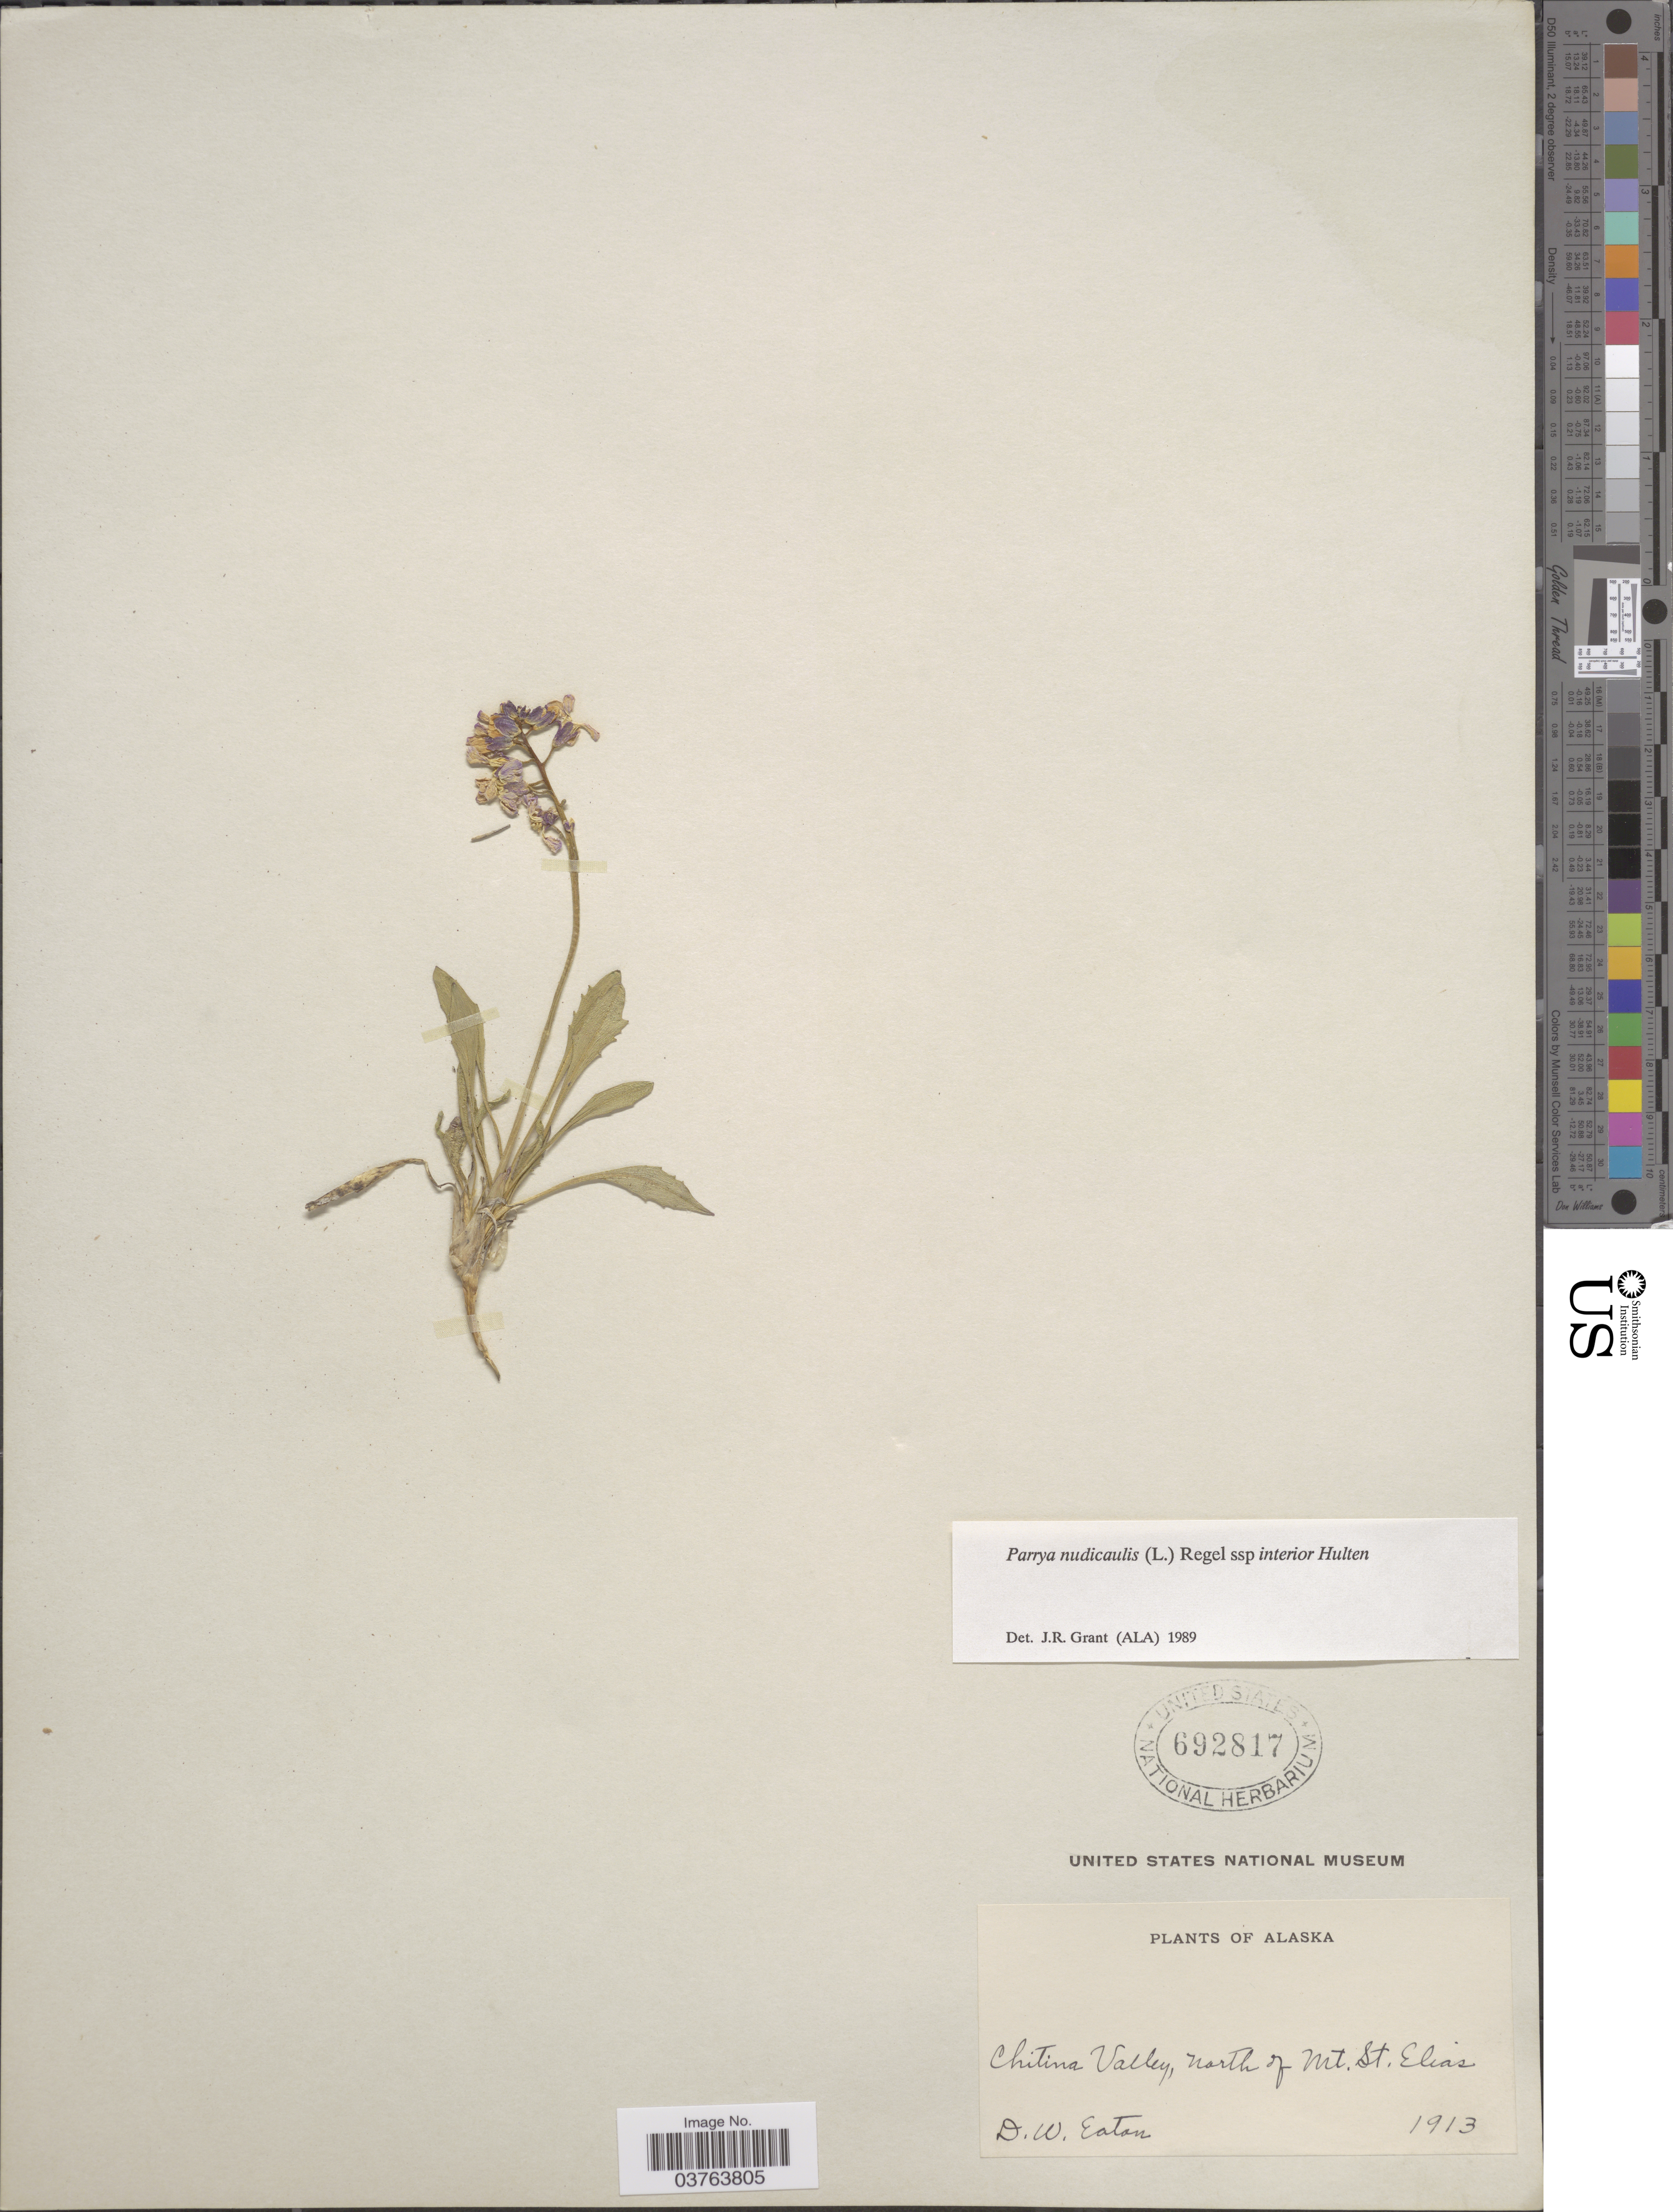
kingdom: Plantae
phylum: Tracheophyta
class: Magnoliopsida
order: Brassicales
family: Brassicaceae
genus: Parrya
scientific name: Parrya nudicaulis subsp. interior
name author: Hultén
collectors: D. Eaton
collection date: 1913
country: United States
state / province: Alaska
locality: Chitina Valley, north of Mt. St. Elias.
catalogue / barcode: US 692817